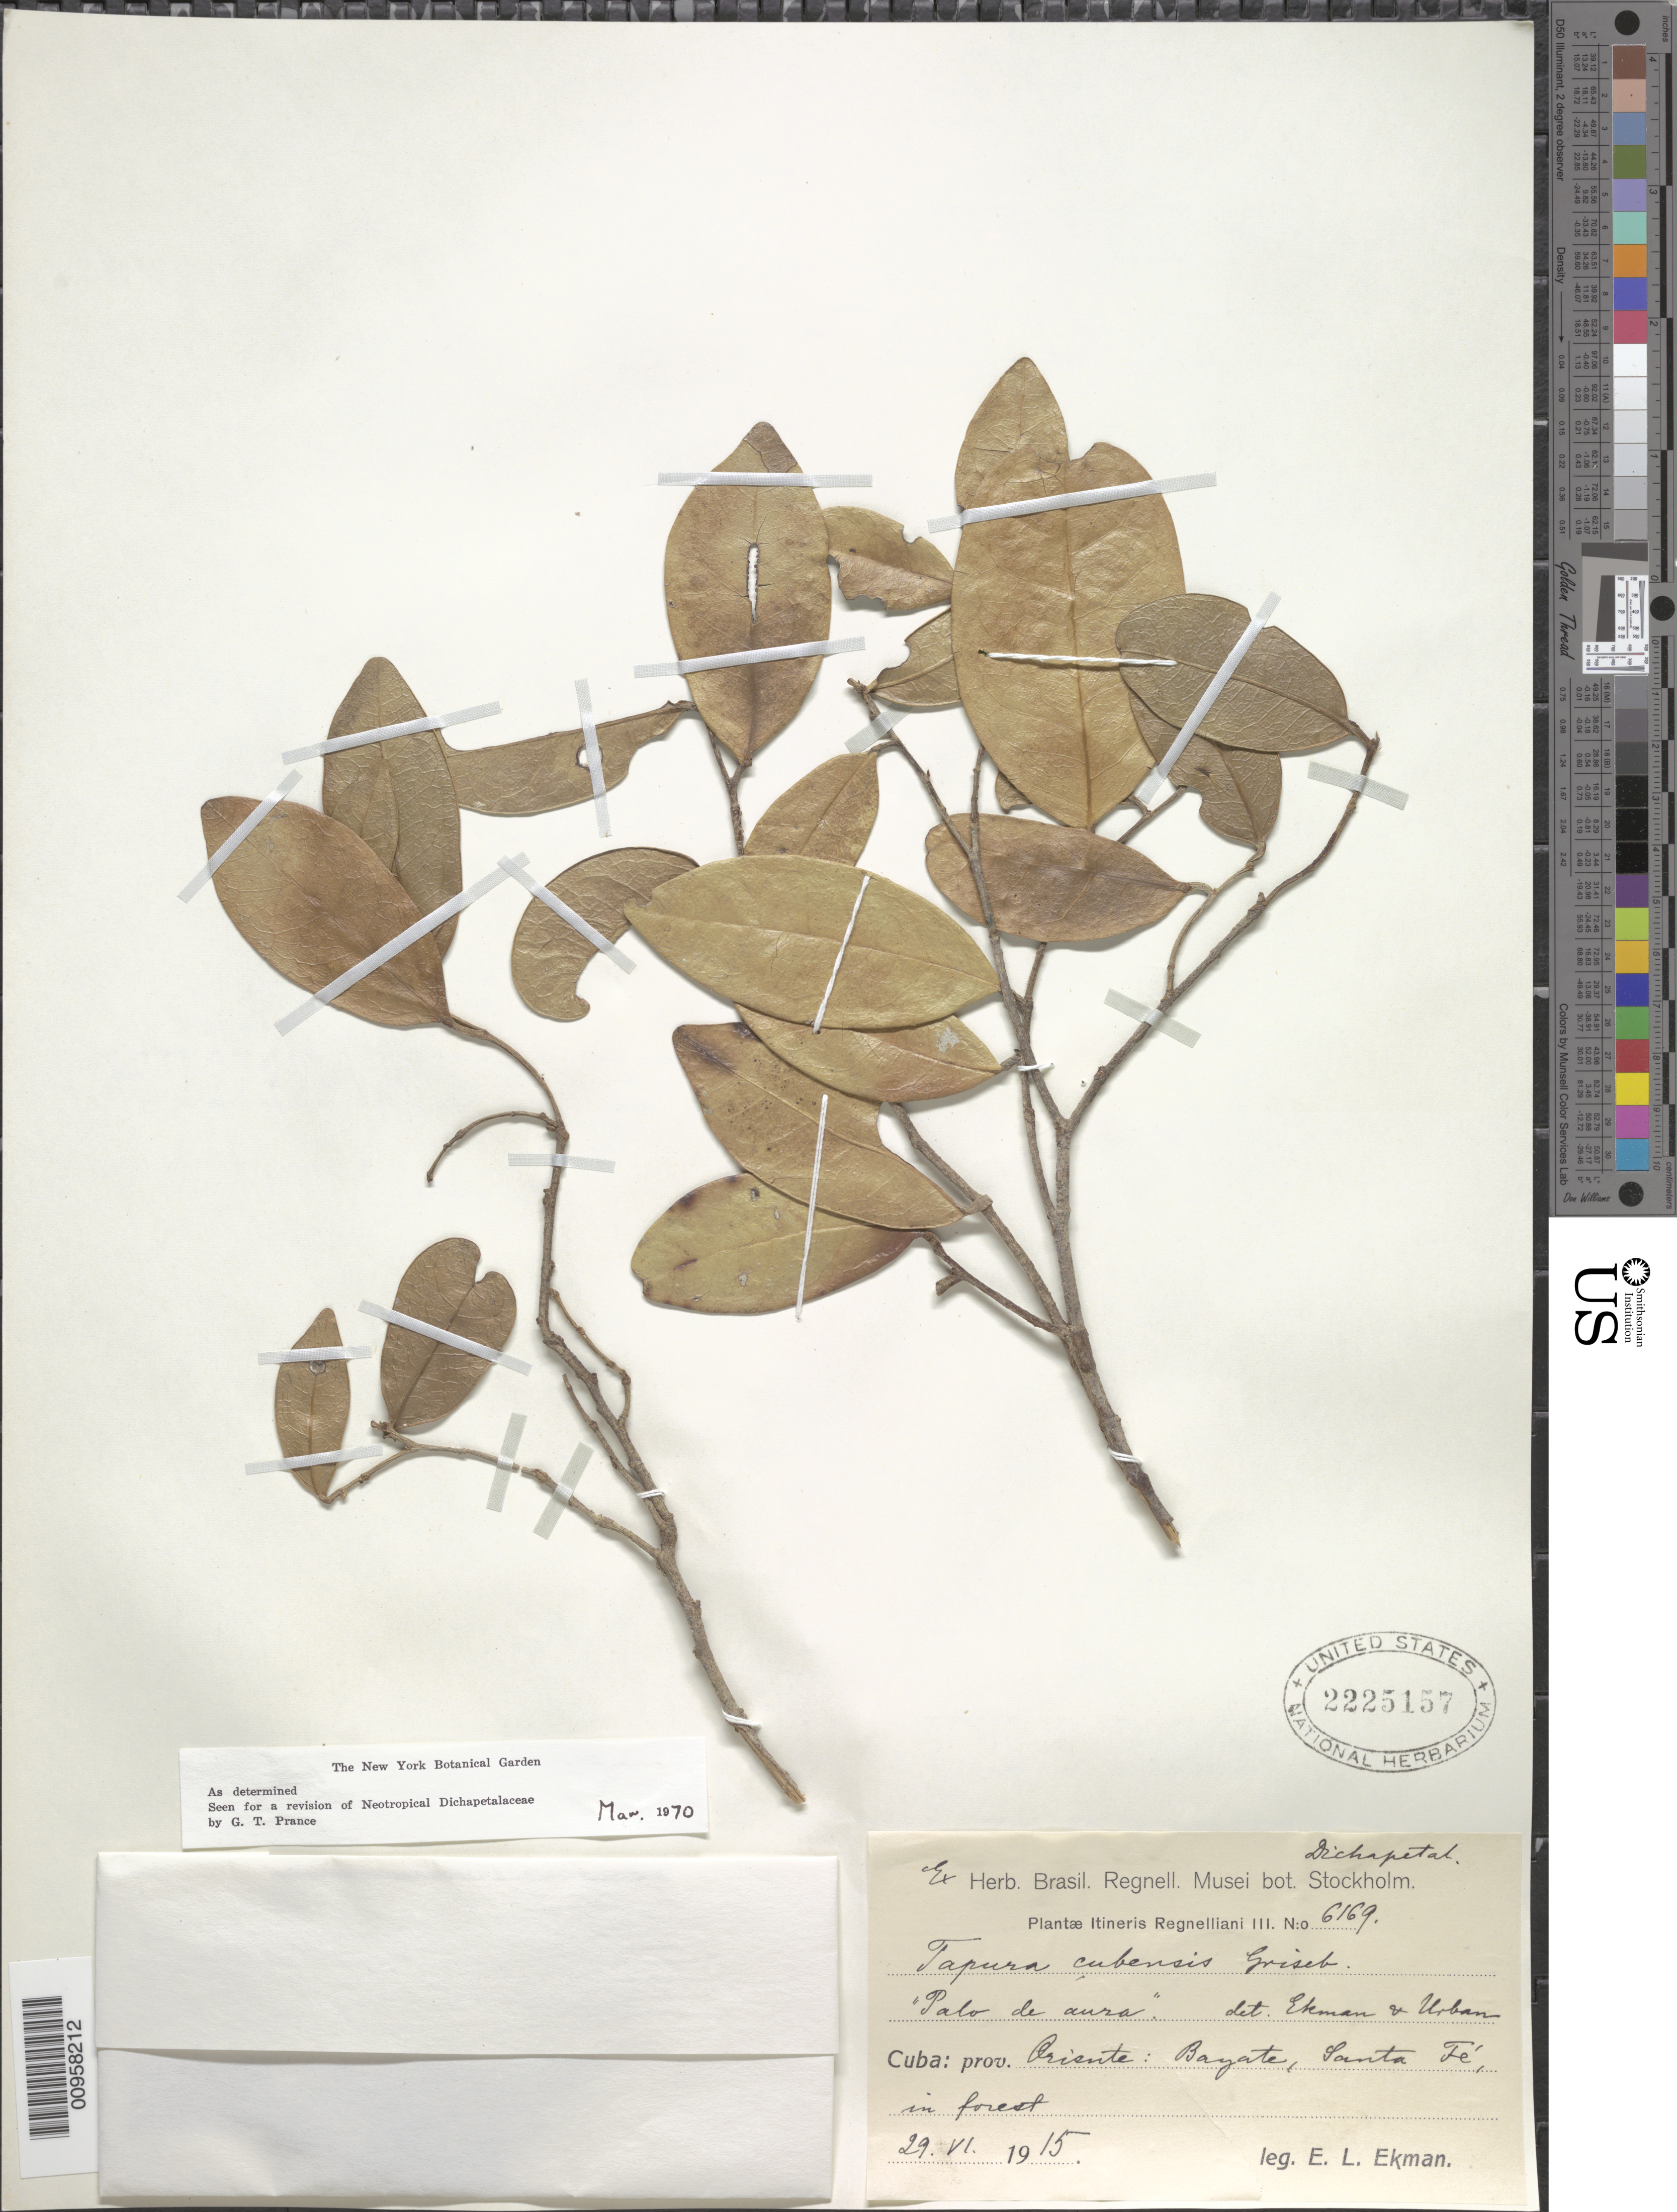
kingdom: Plantae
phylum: Tracheophyta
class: Magnoliopsida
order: Malpighiales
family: Dichapetalaceae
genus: Tapura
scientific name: Tapura cubensis subsp. cubensis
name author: (Poepp.) Griseb.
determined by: Prance, G. T.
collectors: E. L. Ekman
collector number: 6169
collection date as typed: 29 Jun 1915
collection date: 1915-06-29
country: Cuba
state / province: Oriente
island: Cuba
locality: Bayate, Santa Fé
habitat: In forest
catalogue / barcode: US 2225157